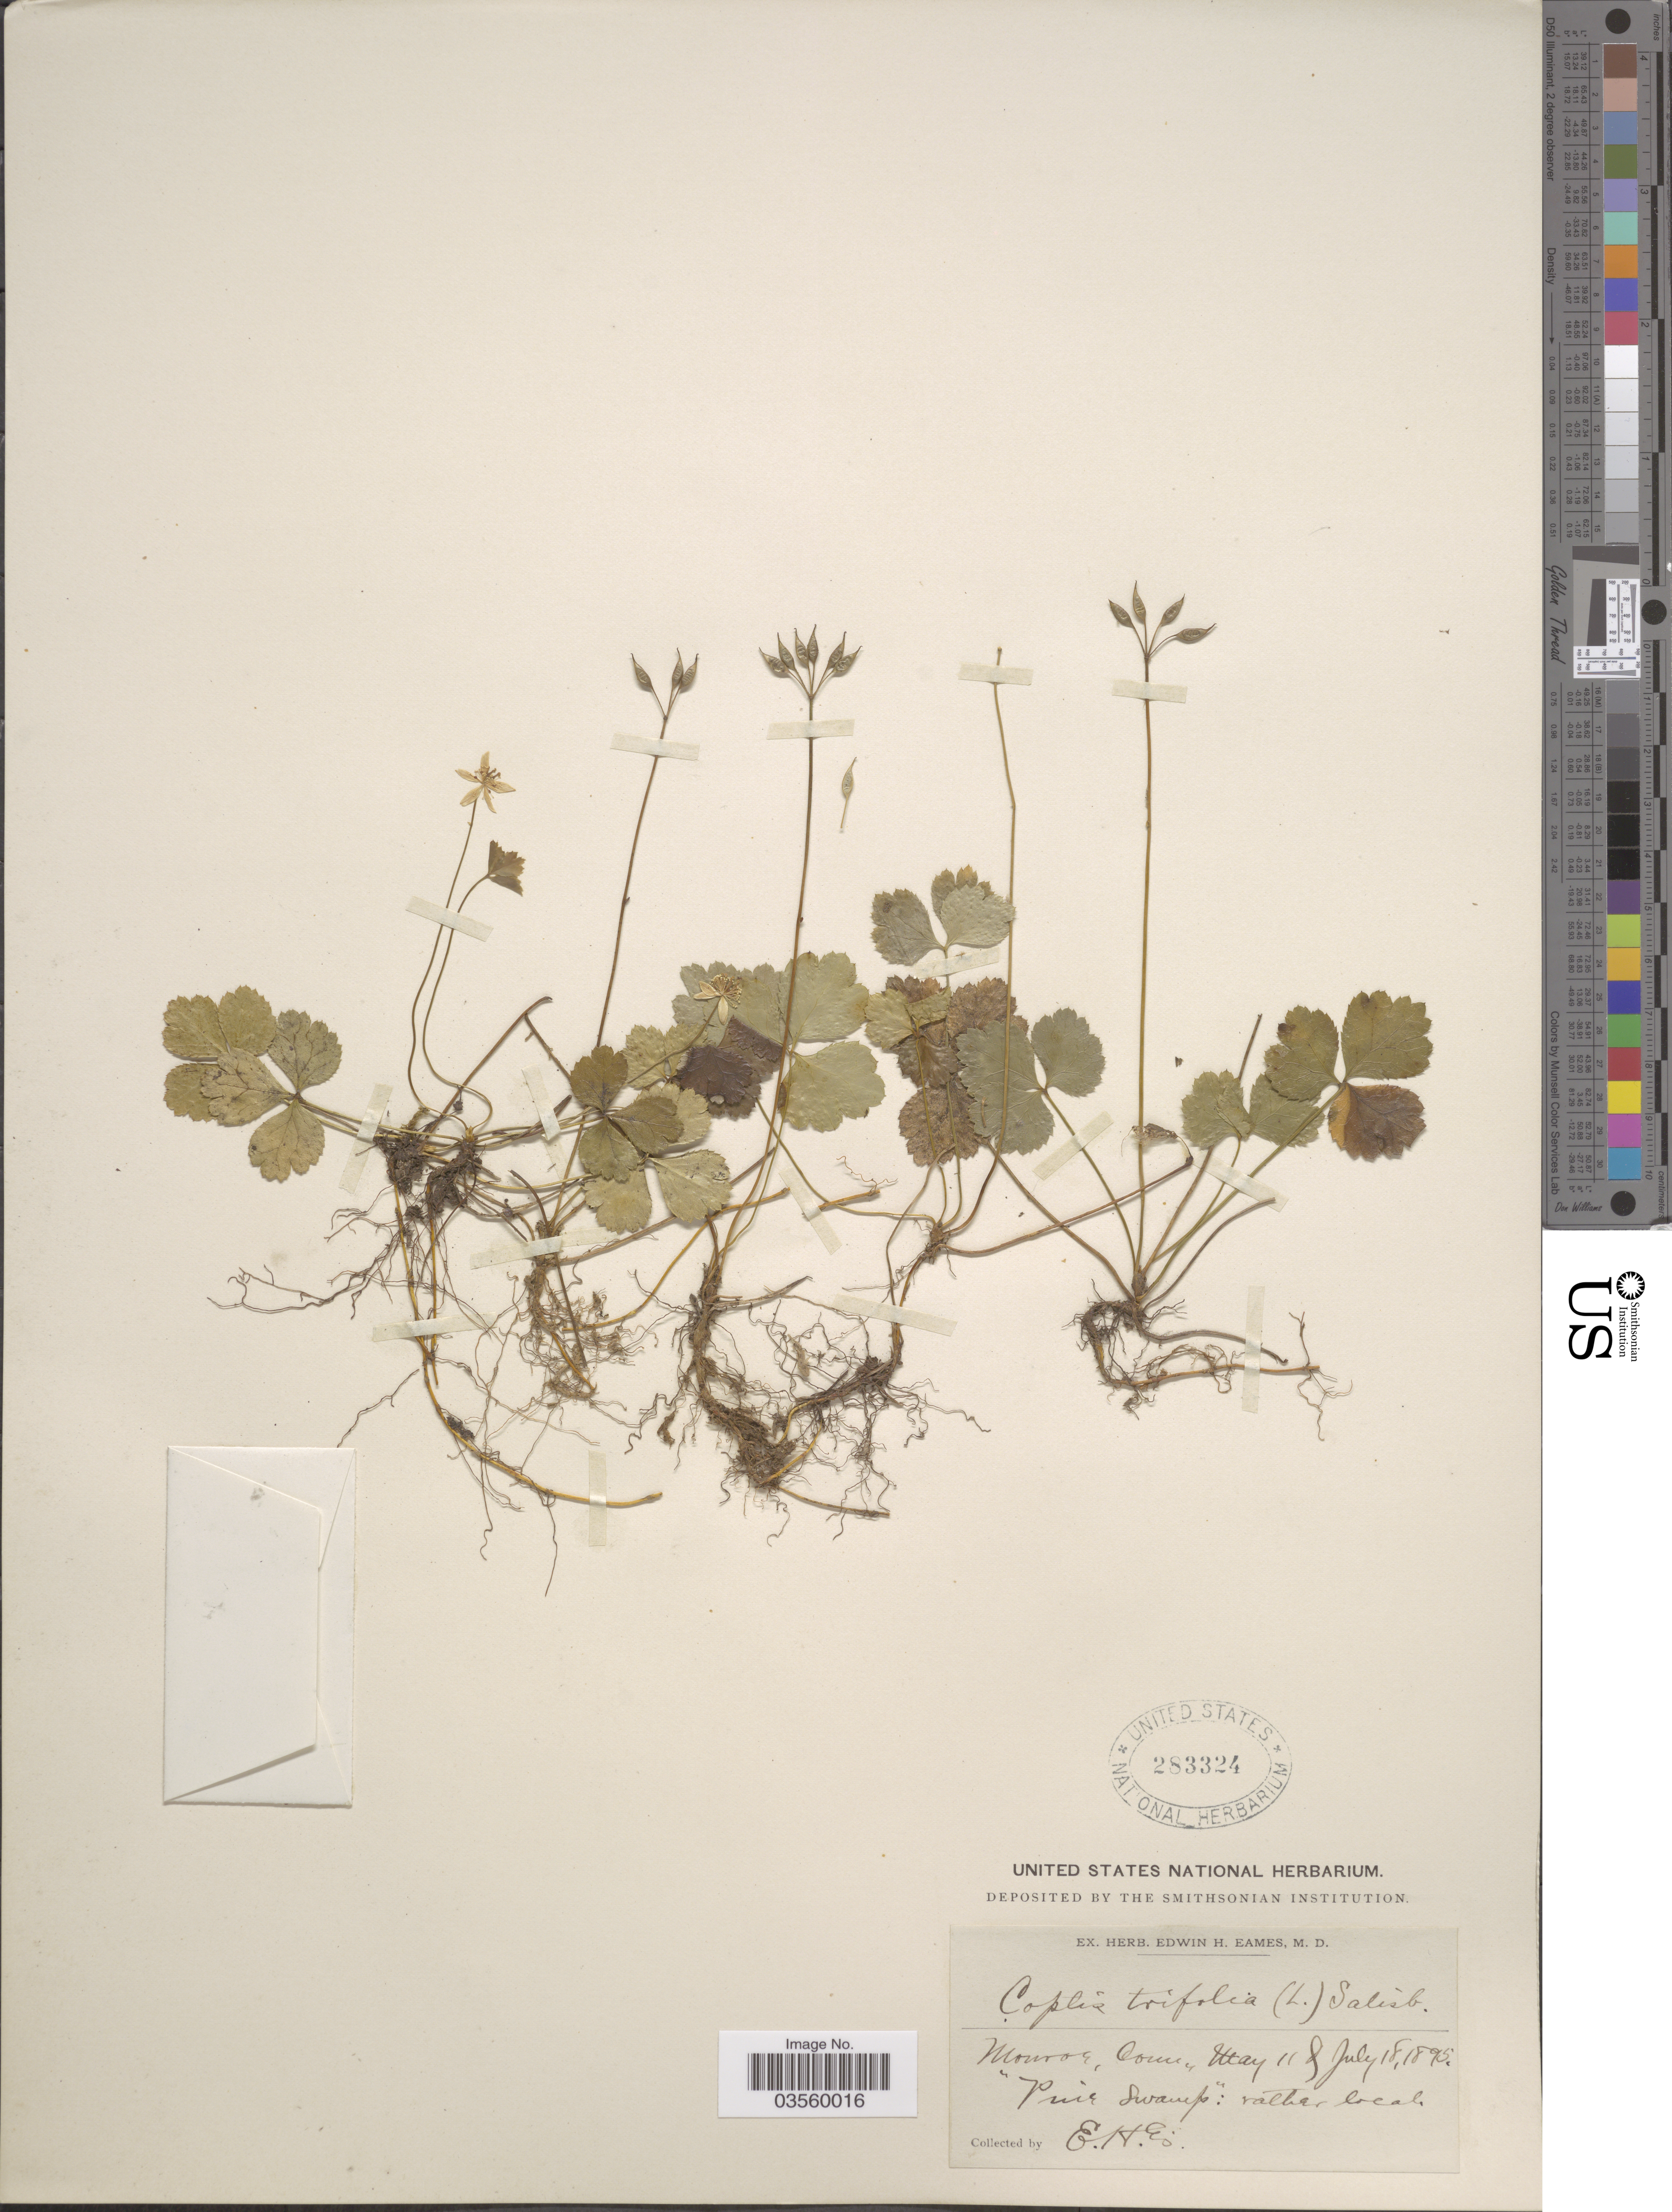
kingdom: Plantae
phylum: Tracheophyta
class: Magnoliopsida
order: Ranunculales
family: Ranunculaceae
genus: Coptis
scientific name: Coptis trifolia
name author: (L.) Salisb.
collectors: E. H. Eames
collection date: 1895-05-11/1895-07-18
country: United States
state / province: Connecticut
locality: Monroe.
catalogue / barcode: US 283324